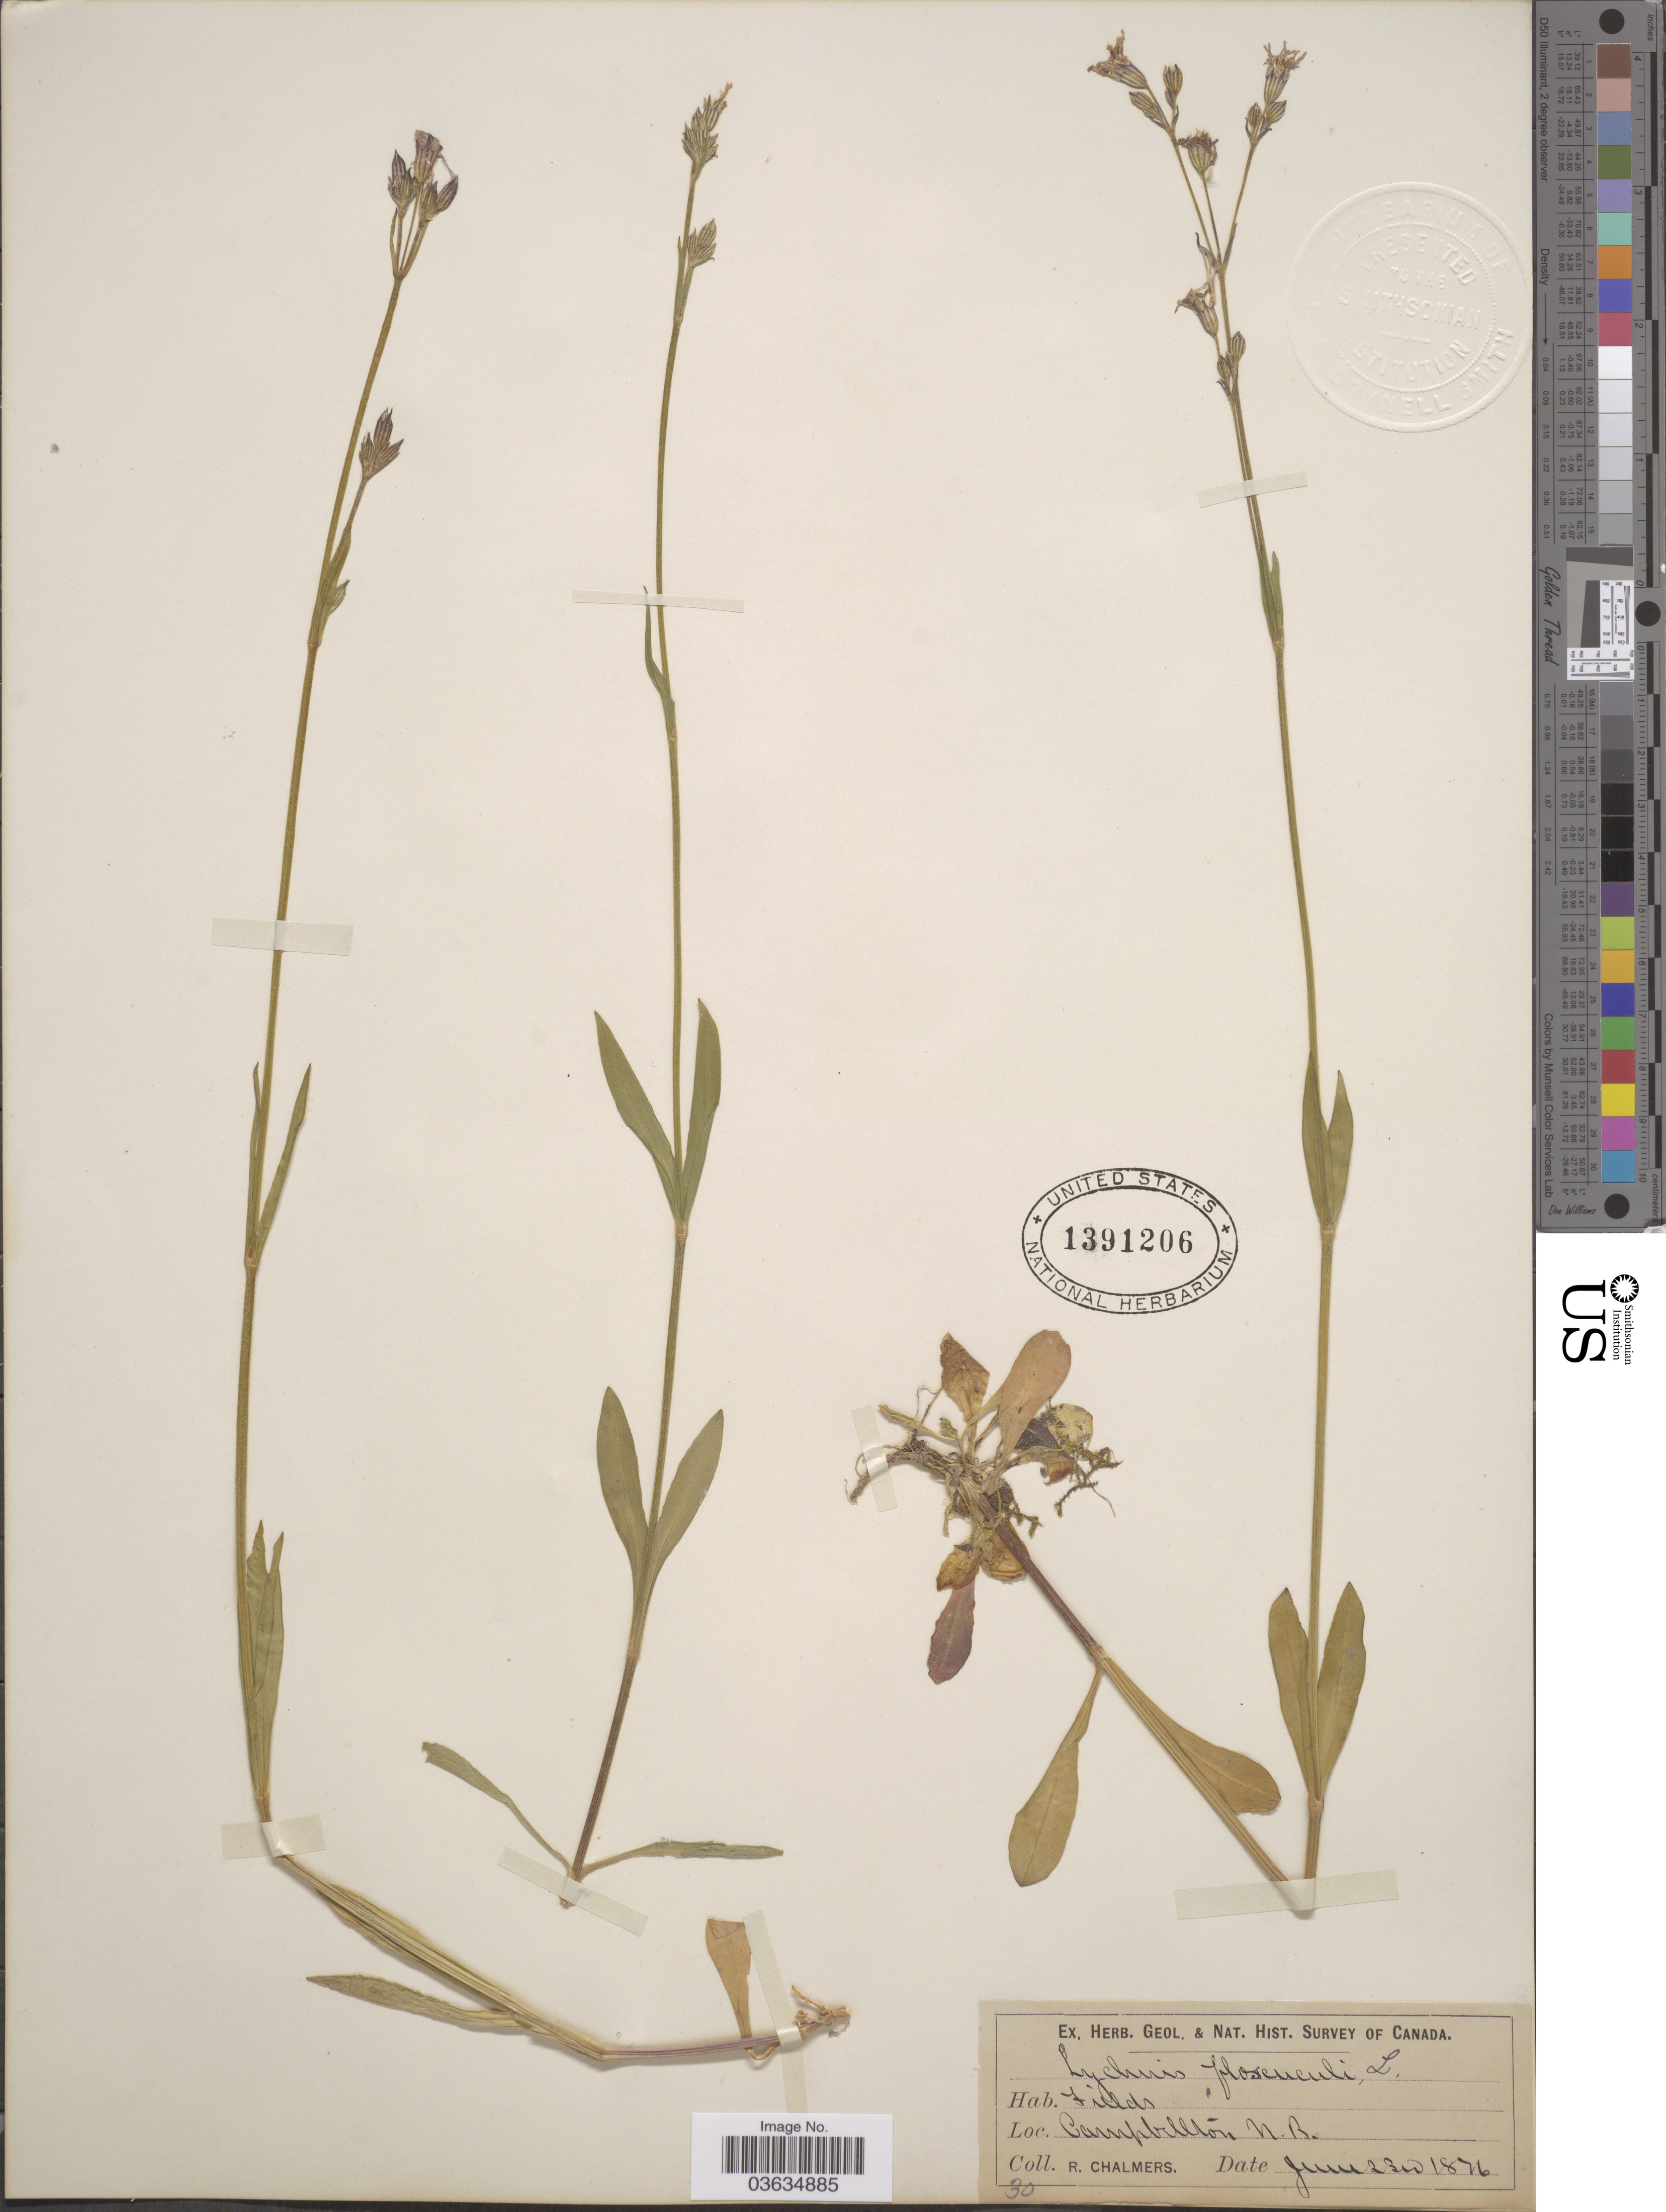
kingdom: Plantae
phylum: Tracheophyta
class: Magnoliopsida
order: Caryophyllales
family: Caryophyllaceae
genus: Silene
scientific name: Silene flos-cuculi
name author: (L.) Greuter & Burdet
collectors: R. Chalmers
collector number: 30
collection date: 1876-06-23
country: Canada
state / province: New Brunswick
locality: Campbellton.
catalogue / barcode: US 1391206